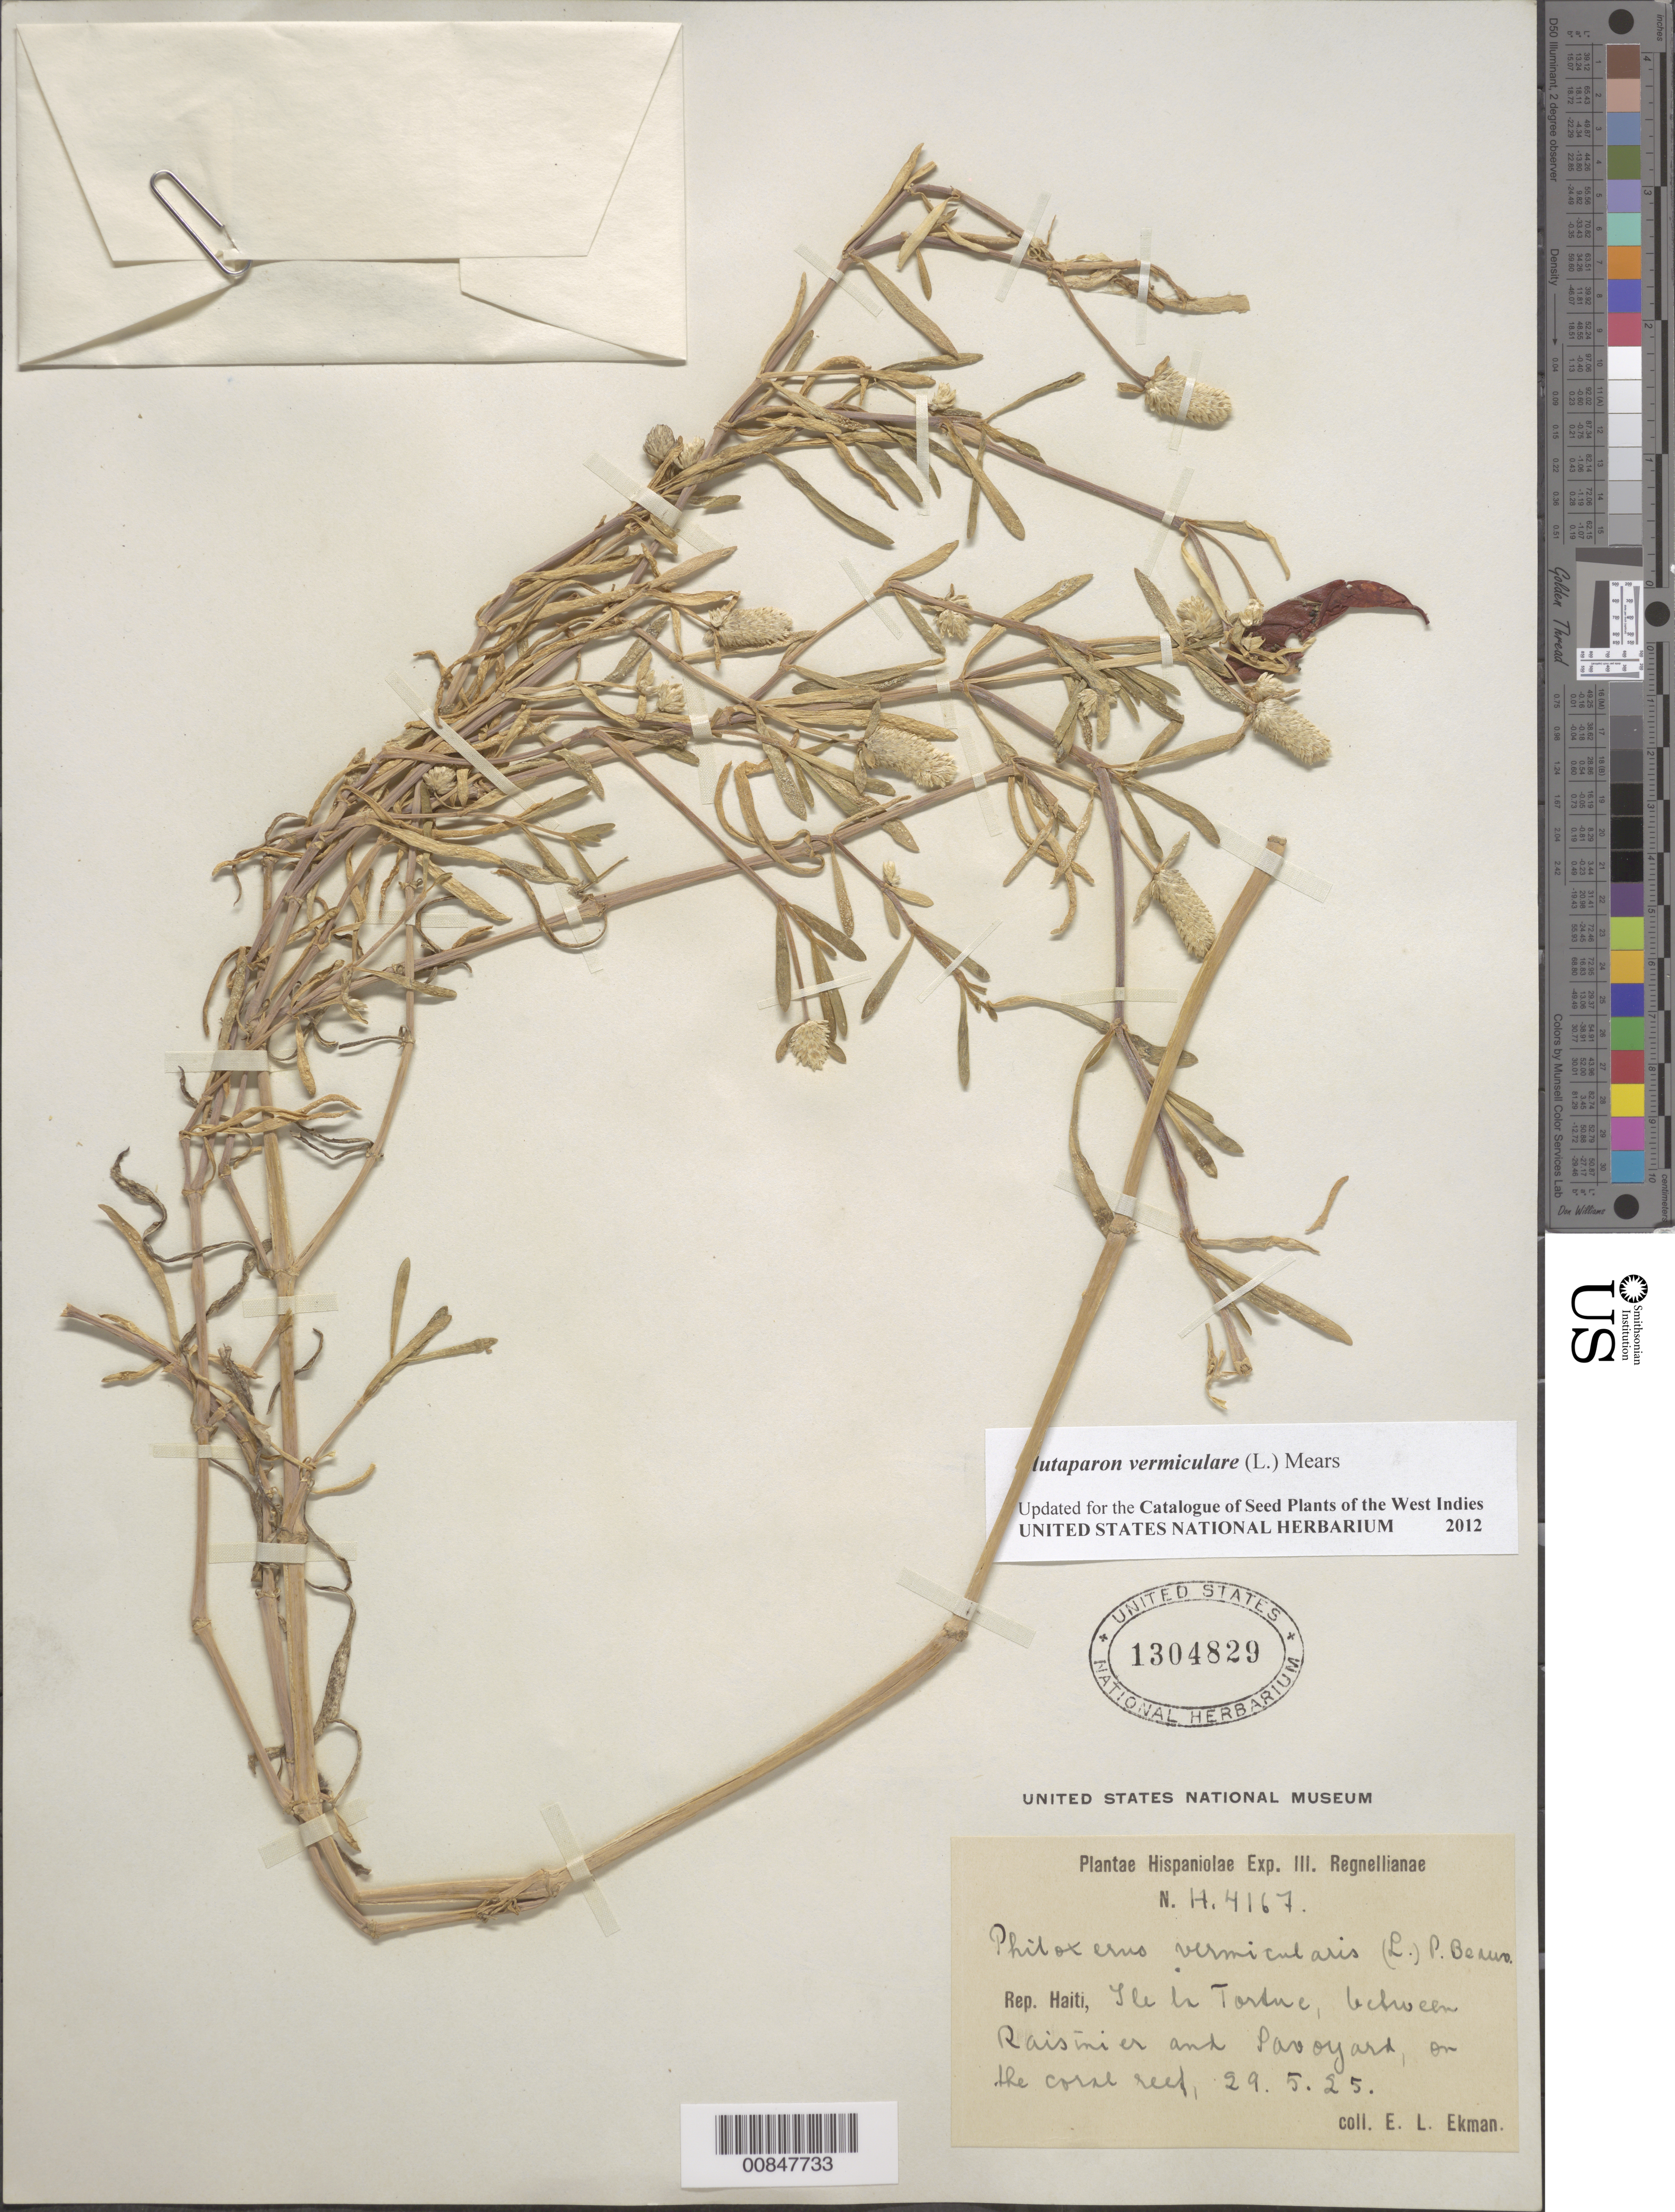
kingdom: Plantae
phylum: Tracheophyta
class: Magnoliopsida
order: Caryophyllales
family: Amaranthaceae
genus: Gomphrena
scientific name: Gomphrena vermicularis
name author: L.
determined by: Strong, Mark T., (BOT), Smithsonian Institution - National Museum of Natural History (UNITED STATES)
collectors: E. L. Ekman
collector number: H 4167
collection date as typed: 29 May 1925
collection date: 1925-05-29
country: Haiti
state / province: Nord-Óuest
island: Île de la Tortue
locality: Ile la Tortue, between Raisinier and Savoyard.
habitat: On coral reef.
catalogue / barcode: US 1304829